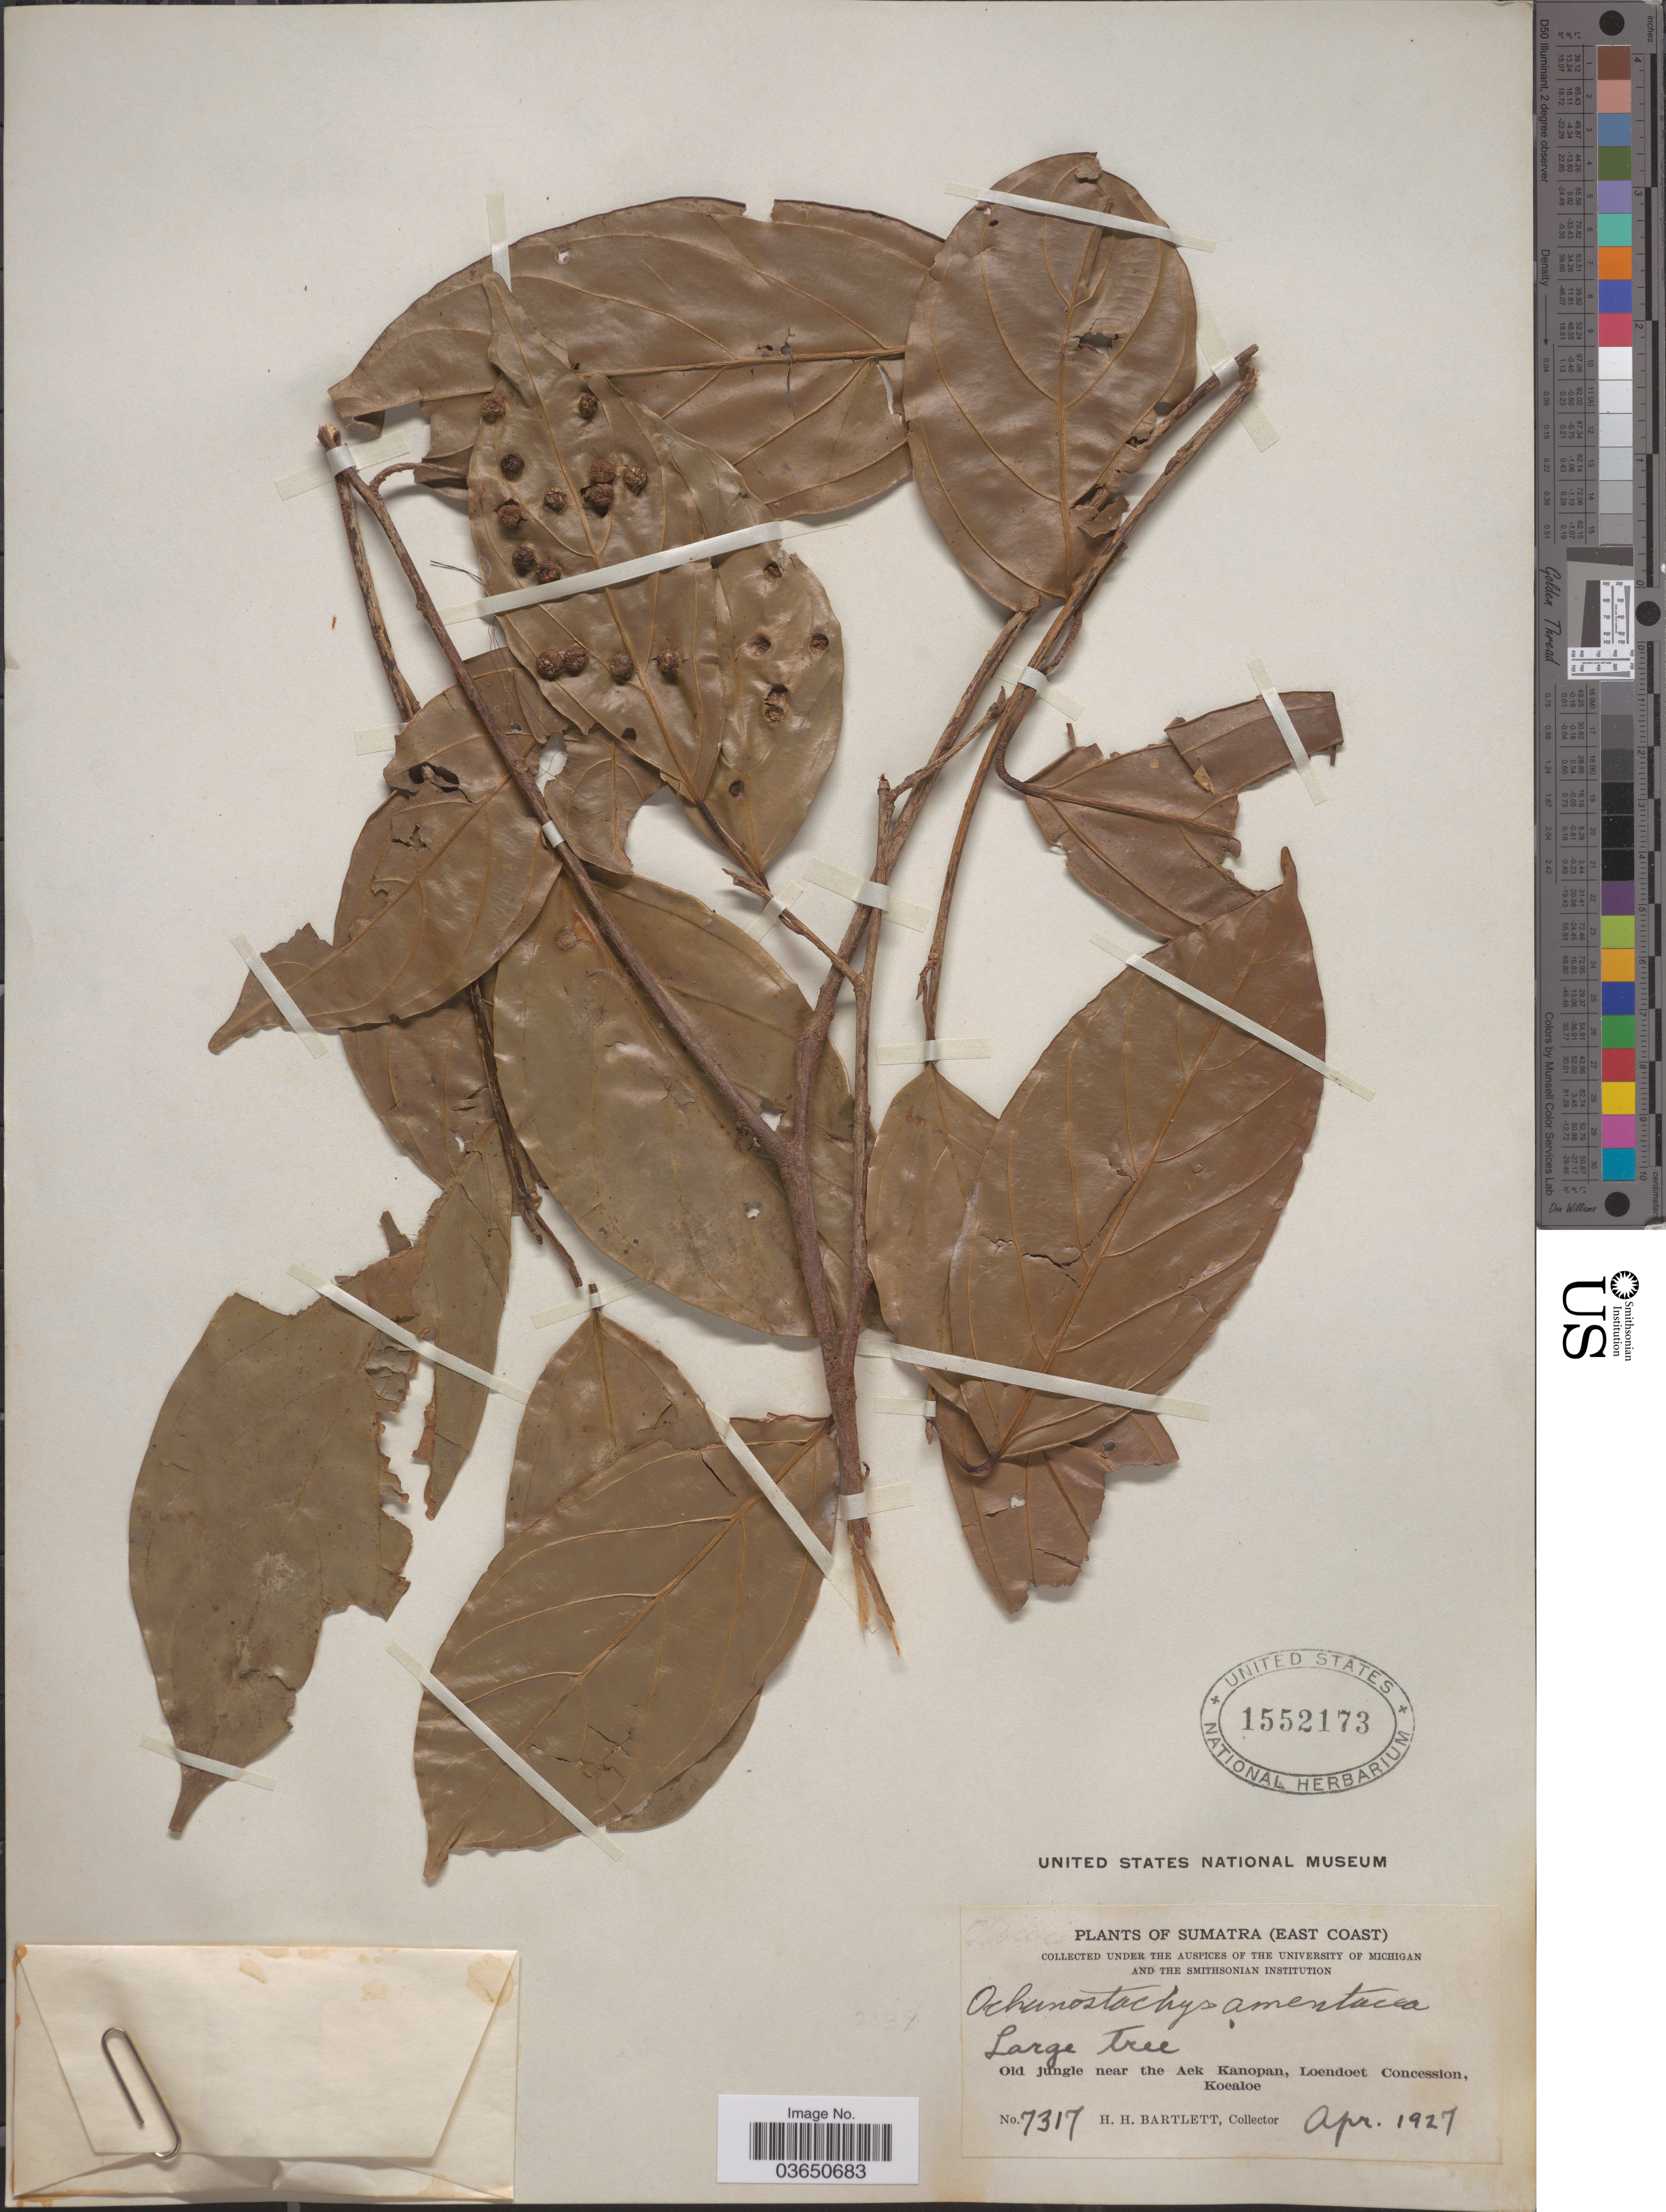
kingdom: Plantae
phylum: Tracheophyta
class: Magnoliopsida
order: Santalales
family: Coulaceae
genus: Ochanostachys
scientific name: Ochanostachys amentacea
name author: Mast.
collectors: H. H. Bartlett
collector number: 7317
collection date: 1927-04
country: Indonesia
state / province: Sumatra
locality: (East Coast). Old jungle near the Aek Kanopan, Loendoet Concession, Koealoe.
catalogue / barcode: US 1552173